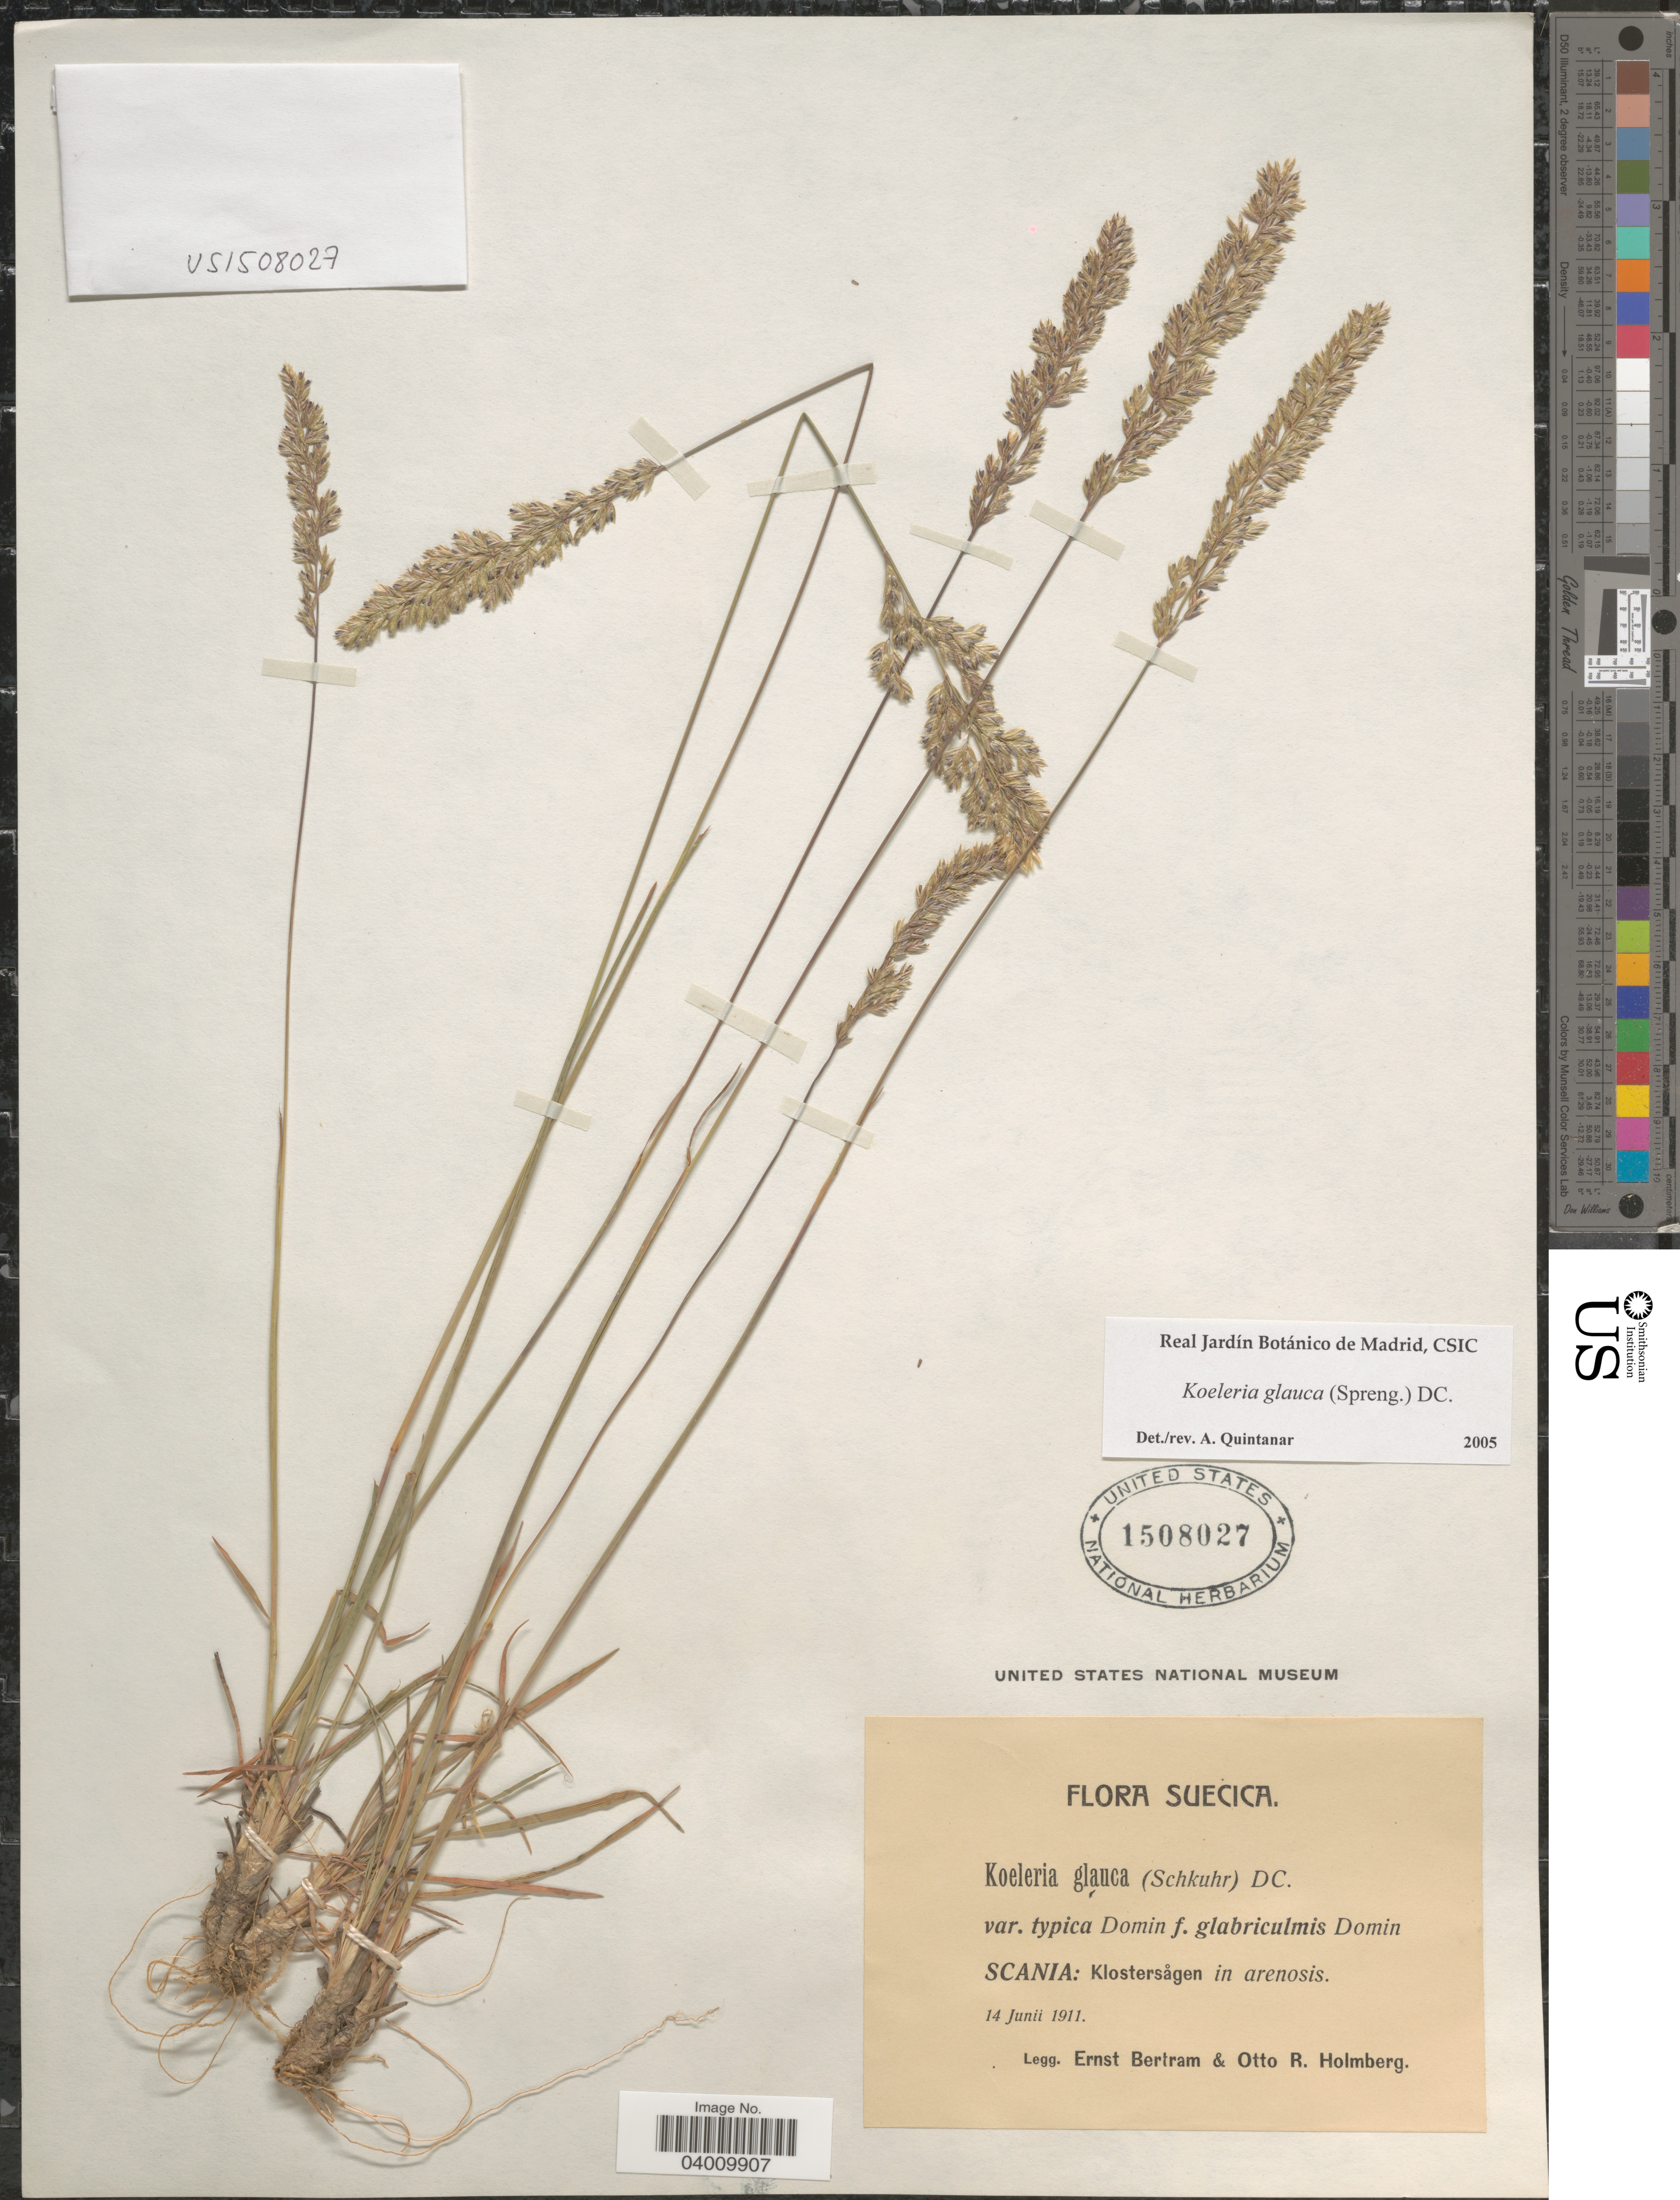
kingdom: Plantae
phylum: Tracheophyta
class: Liliopsida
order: Poales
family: Poaceae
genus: Koeleria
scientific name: Koeleria glauca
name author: (Spreng.) DC.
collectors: E. Bertram & O. Holmberg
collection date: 1911-06-14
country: Sweden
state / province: Skåne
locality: Suecica. Scania: Klostersågen in arenosis.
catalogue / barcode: US 1508027